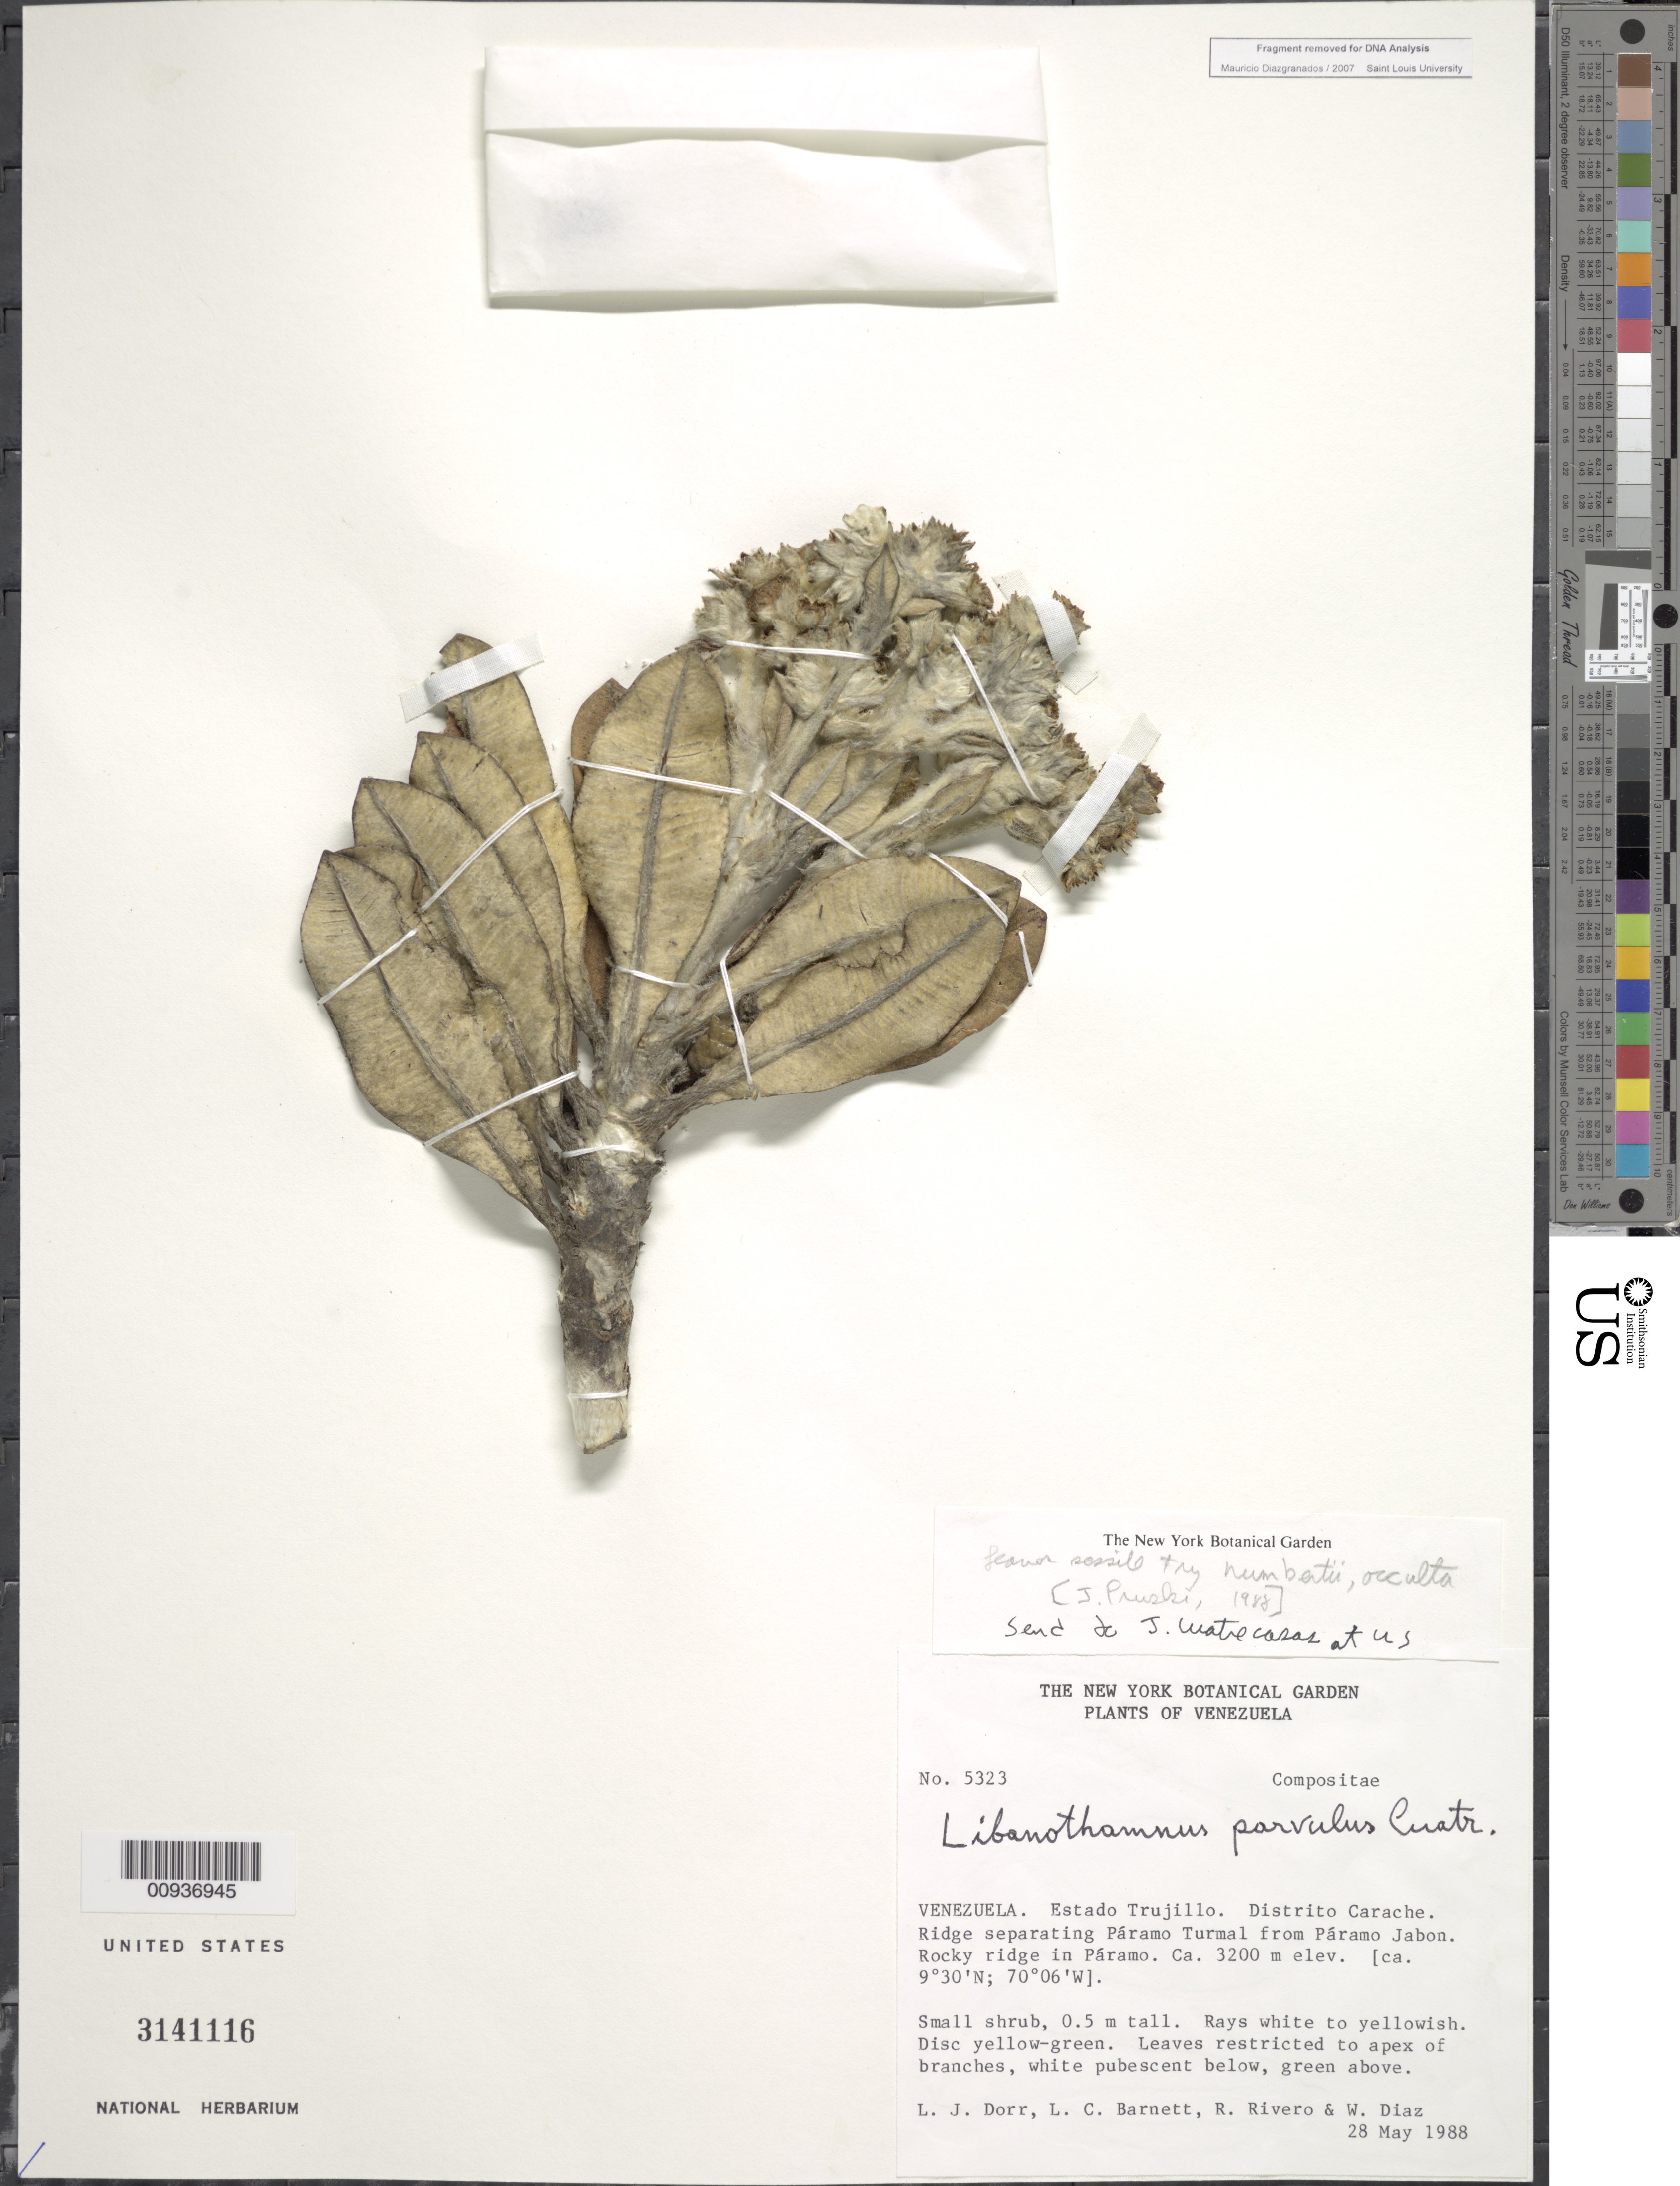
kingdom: Plantae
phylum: Tracheophyta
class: Magnoliopsida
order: Asterales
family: Asteraceae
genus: Libanothamnus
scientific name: Libanothamnus parvulus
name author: Cuatrec.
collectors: L. J. Dorr, L. C. Barnett, R. Rivero & W. Díaz P.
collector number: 5323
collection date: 1988-05-28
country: Venezuela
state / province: Trujillo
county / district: Carache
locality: Ridge separating Paramo de Turmal from Paramo Jabon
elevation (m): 3200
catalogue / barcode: US 3141116